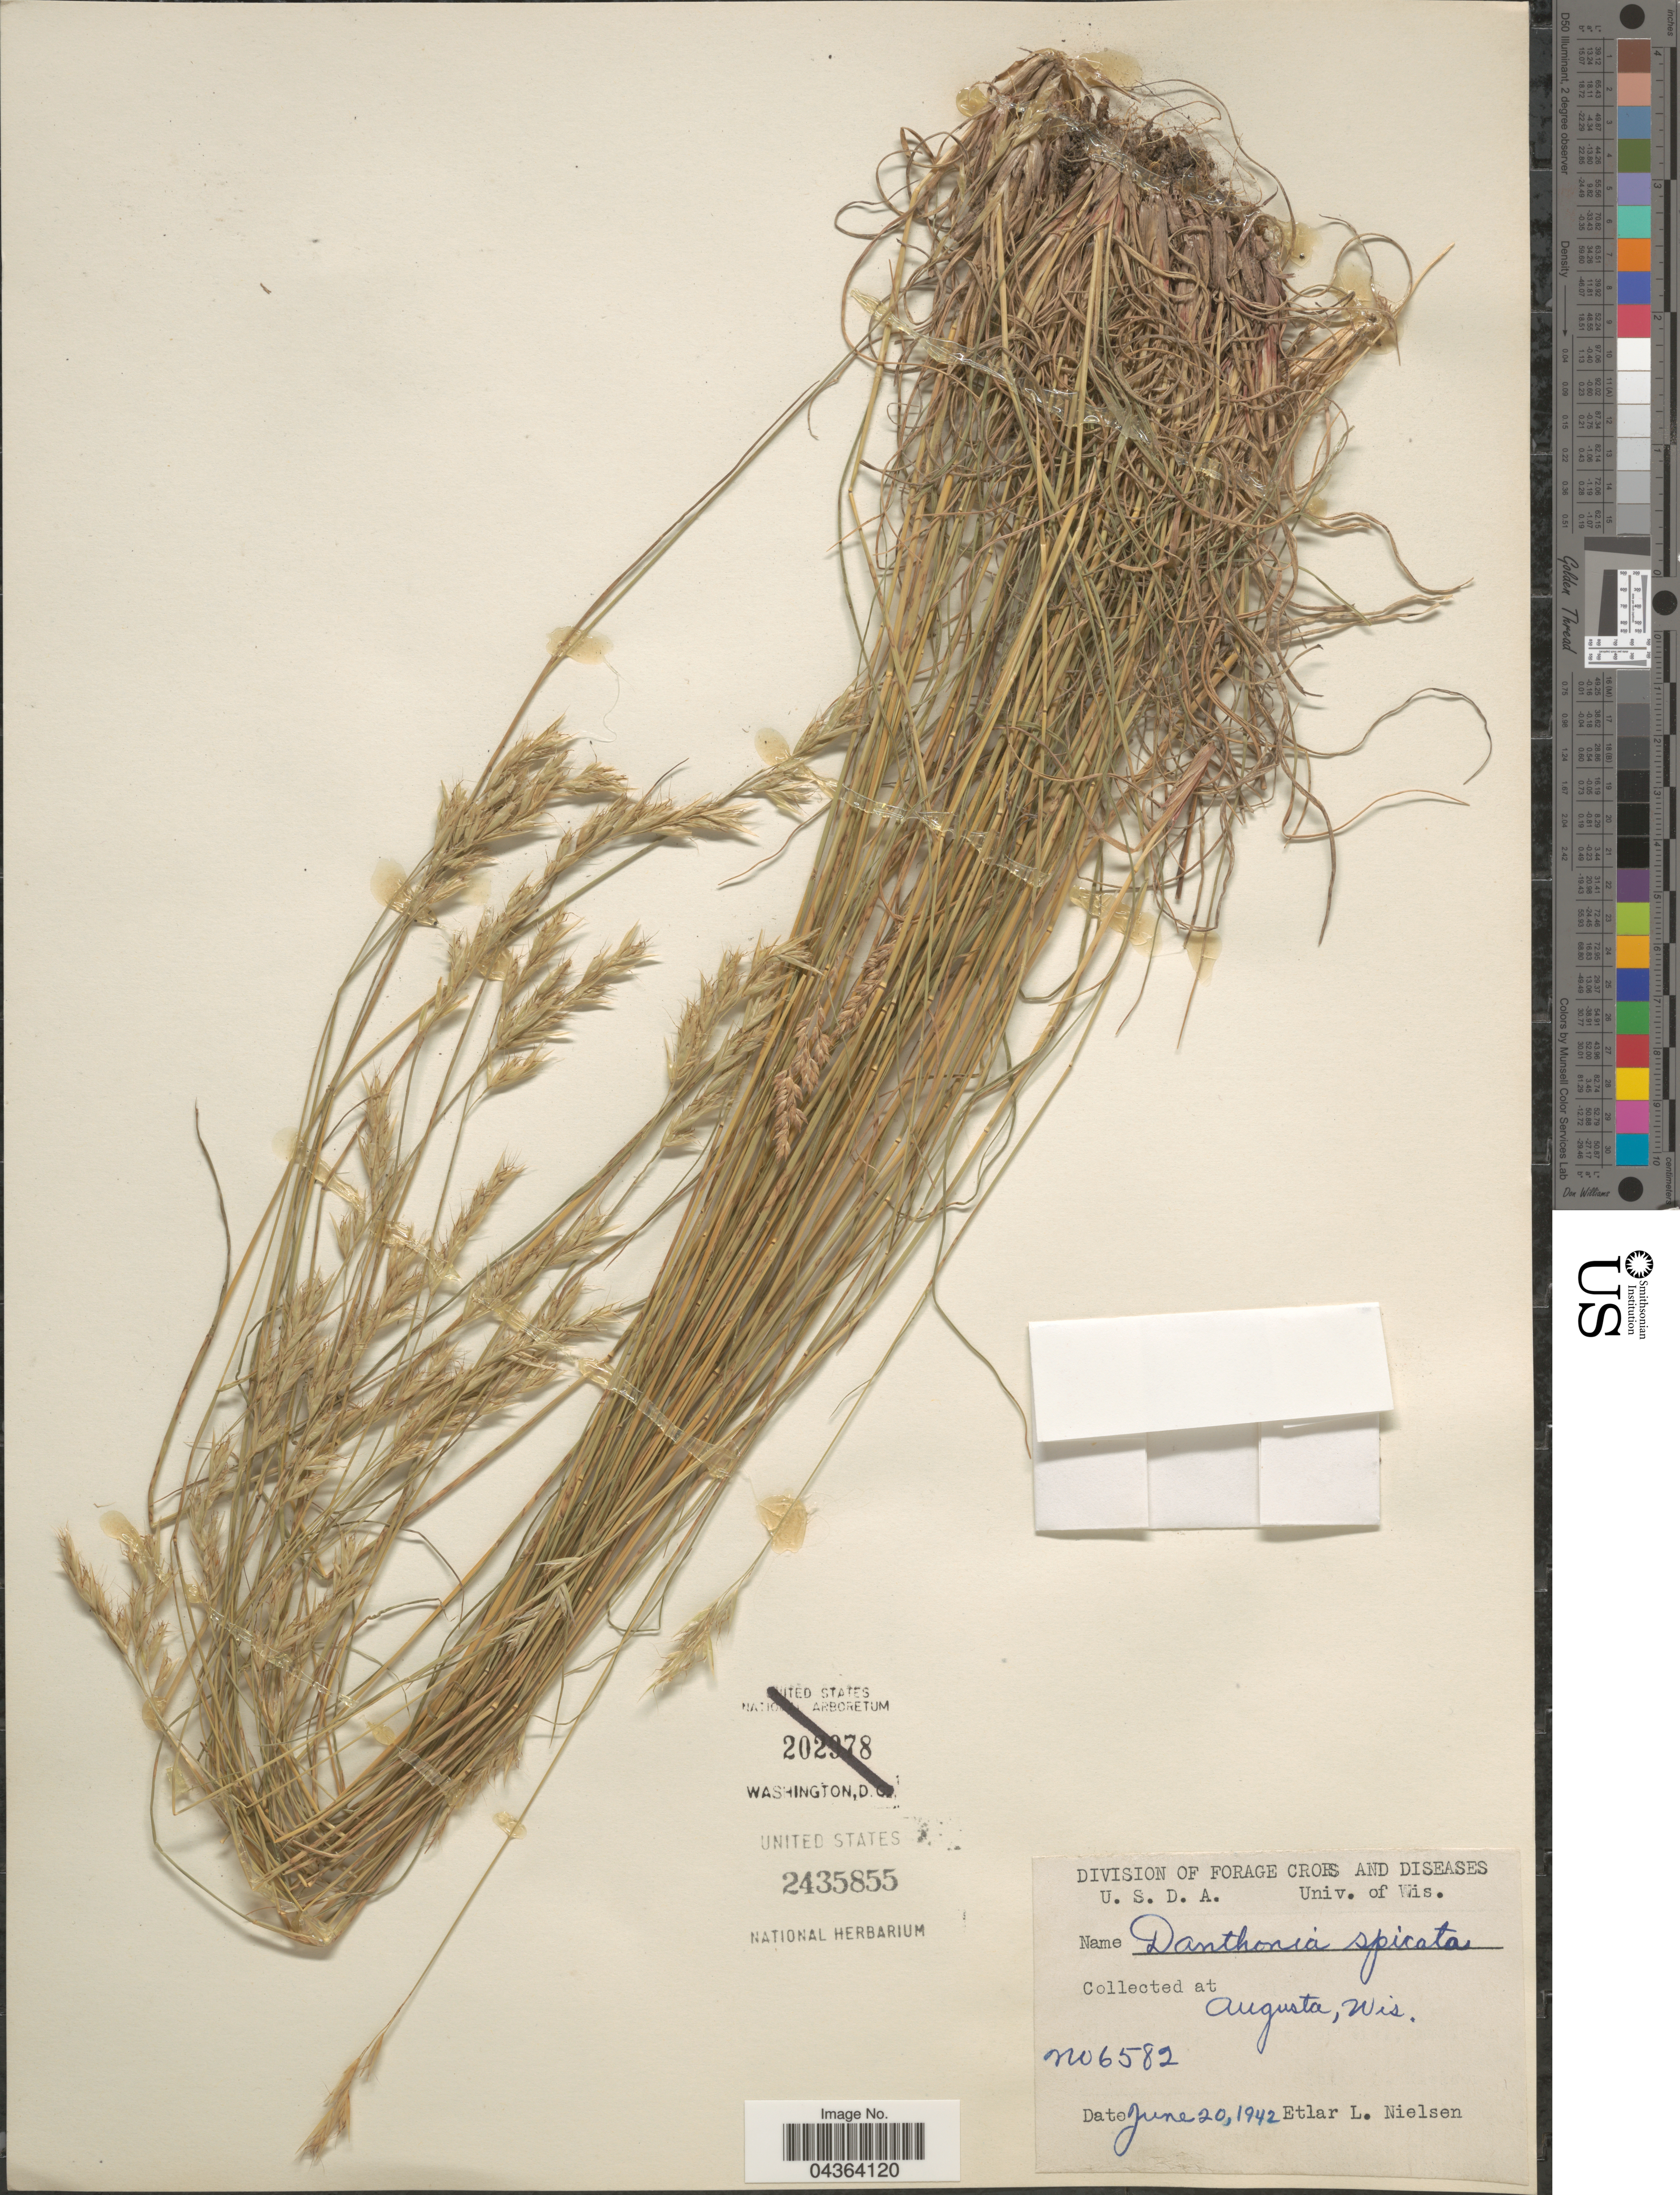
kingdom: Plantae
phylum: Tracheophyta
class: Liliopsida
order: Poales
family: Poaceae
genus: Danthonia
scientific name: Danthonia spicata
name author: (L.) P. Beauv. ex Roem. & Schult.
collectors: E. L. Nielsen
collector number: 6582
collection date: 1942-06-20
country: United States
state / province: Wisconsin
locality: Augusta.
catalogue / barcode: US 2435855